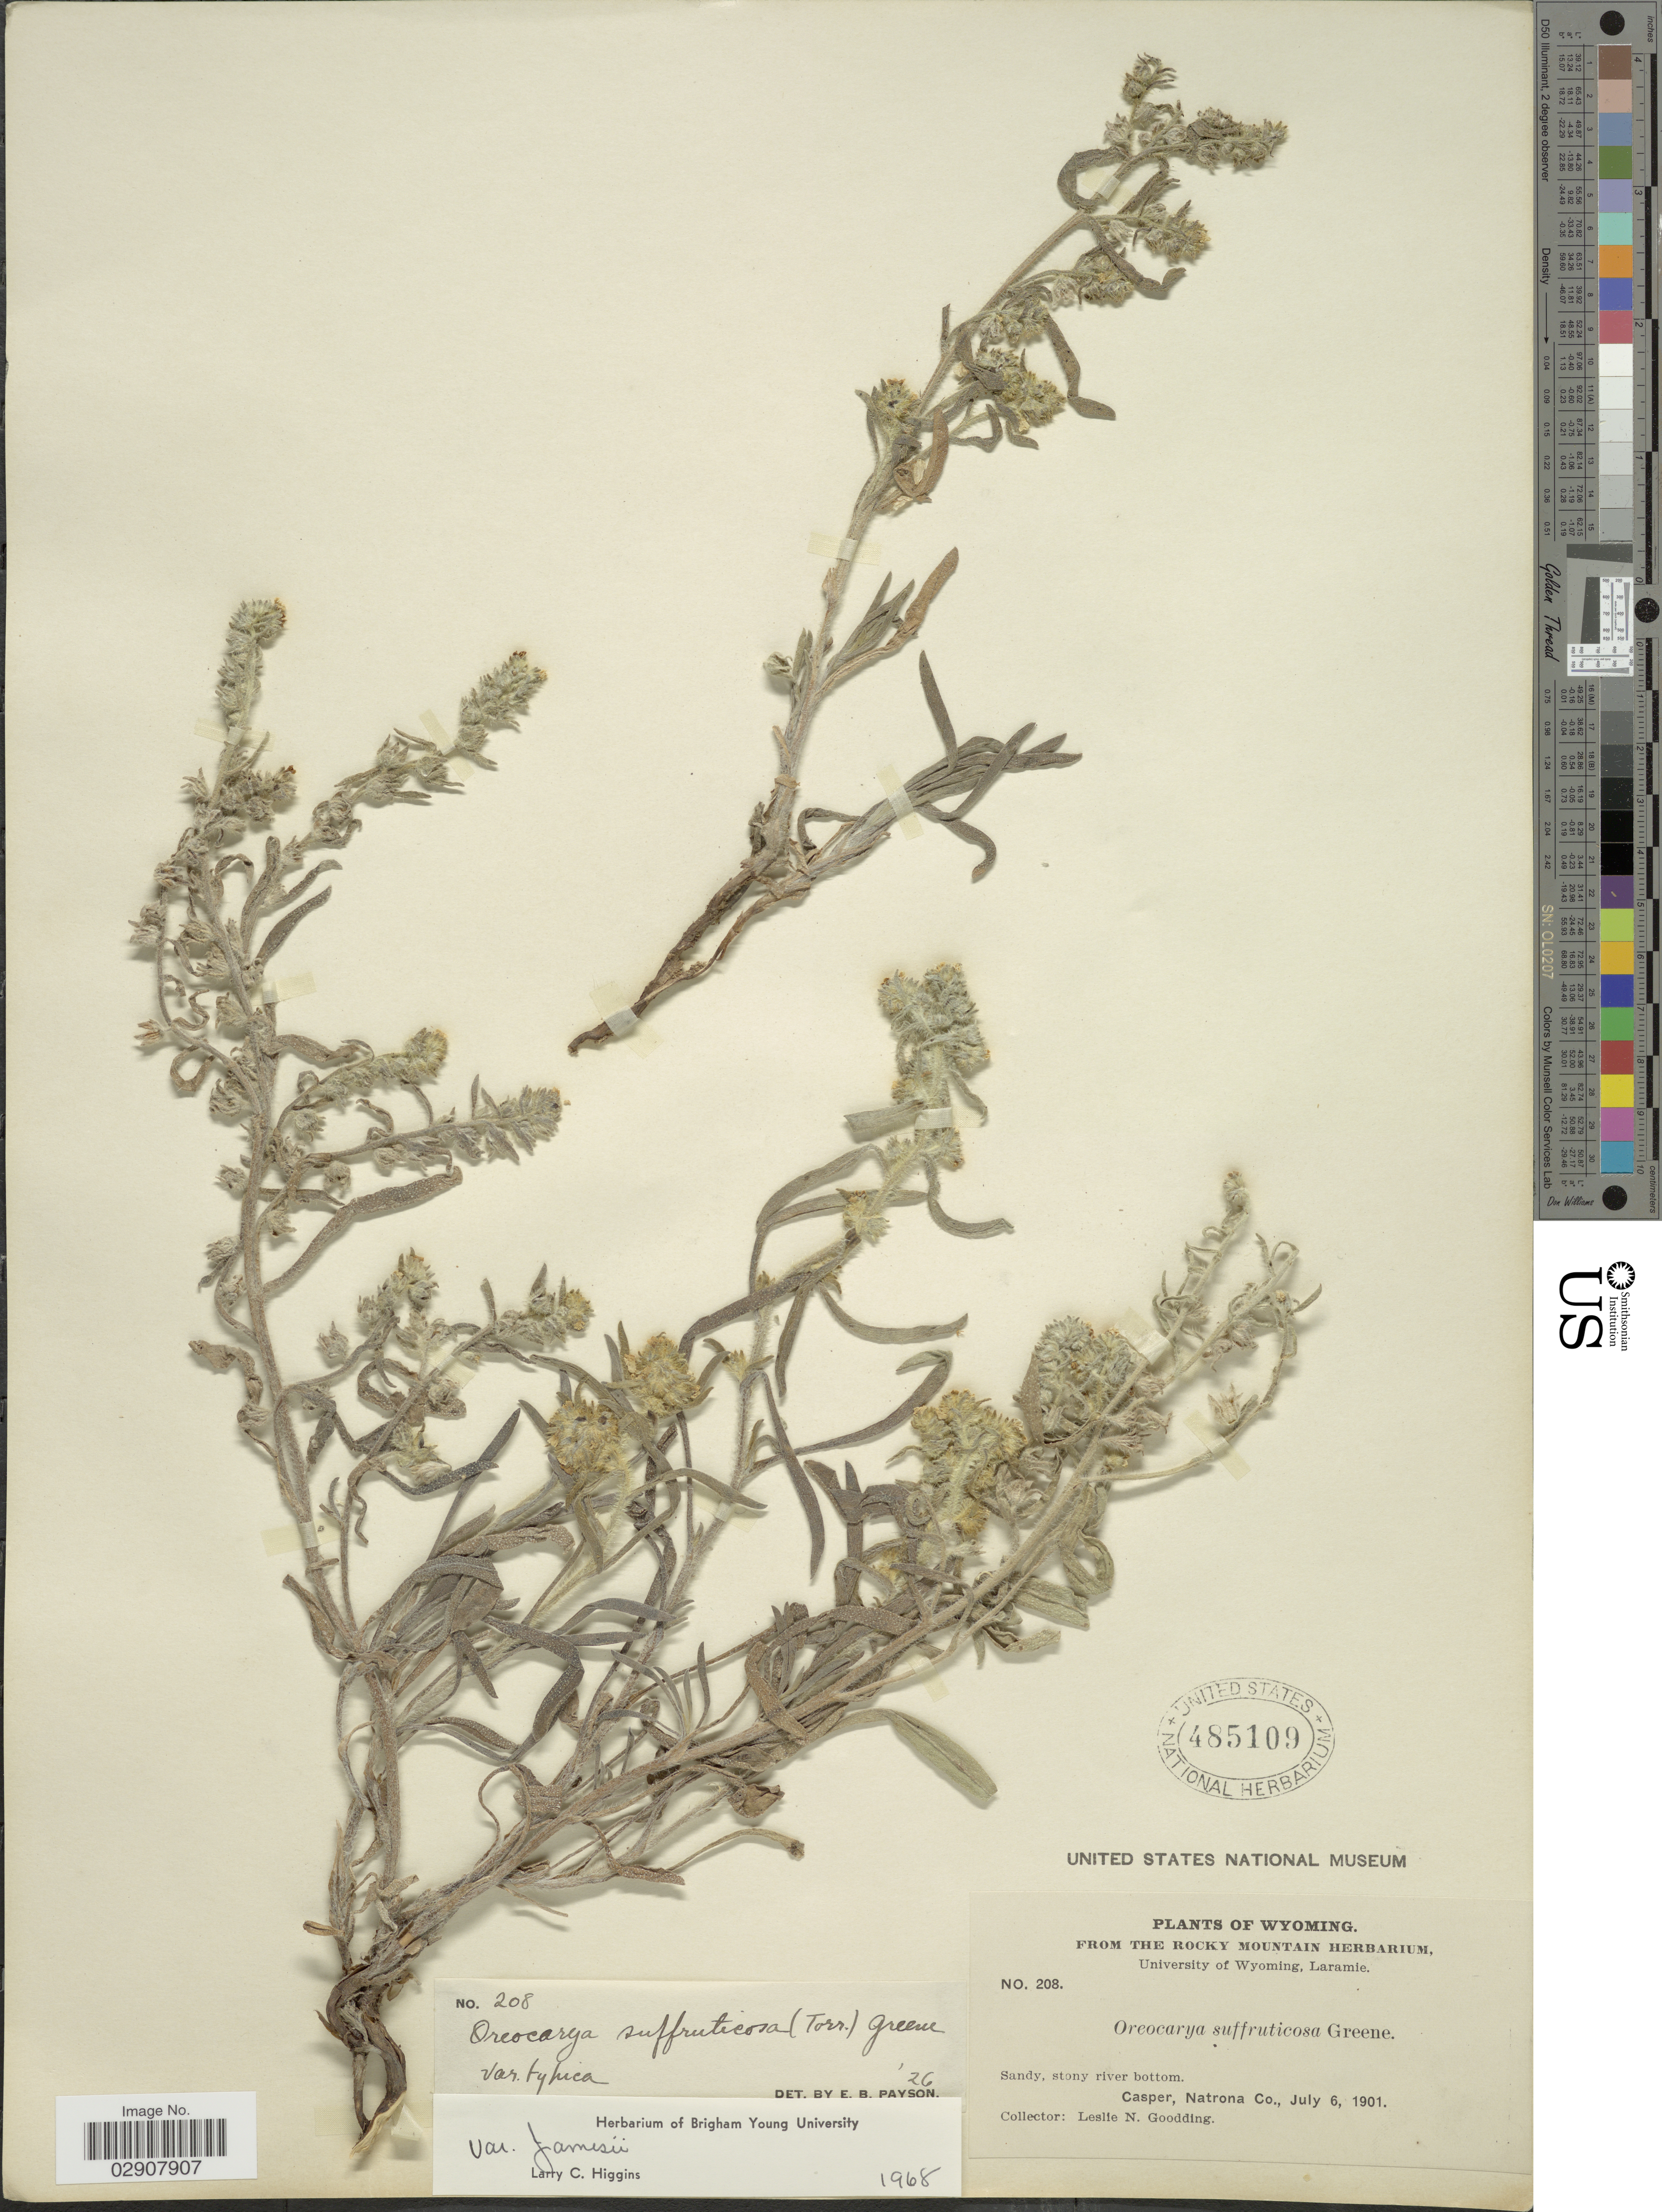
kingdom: Plantae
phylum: Tracheophyta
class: Magnoliopsida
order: Boraginales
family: Boraginaceae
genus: Cryptantha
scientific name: Cryptantha jamesii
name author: (Torr.) Payson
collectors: L. N. Goodding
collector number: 208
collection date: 1901-07-06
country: United States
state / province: Wyoming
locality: Sandy, stony river bottom. Casper, Natrona Co., Wyoming.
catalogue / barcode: US 485109